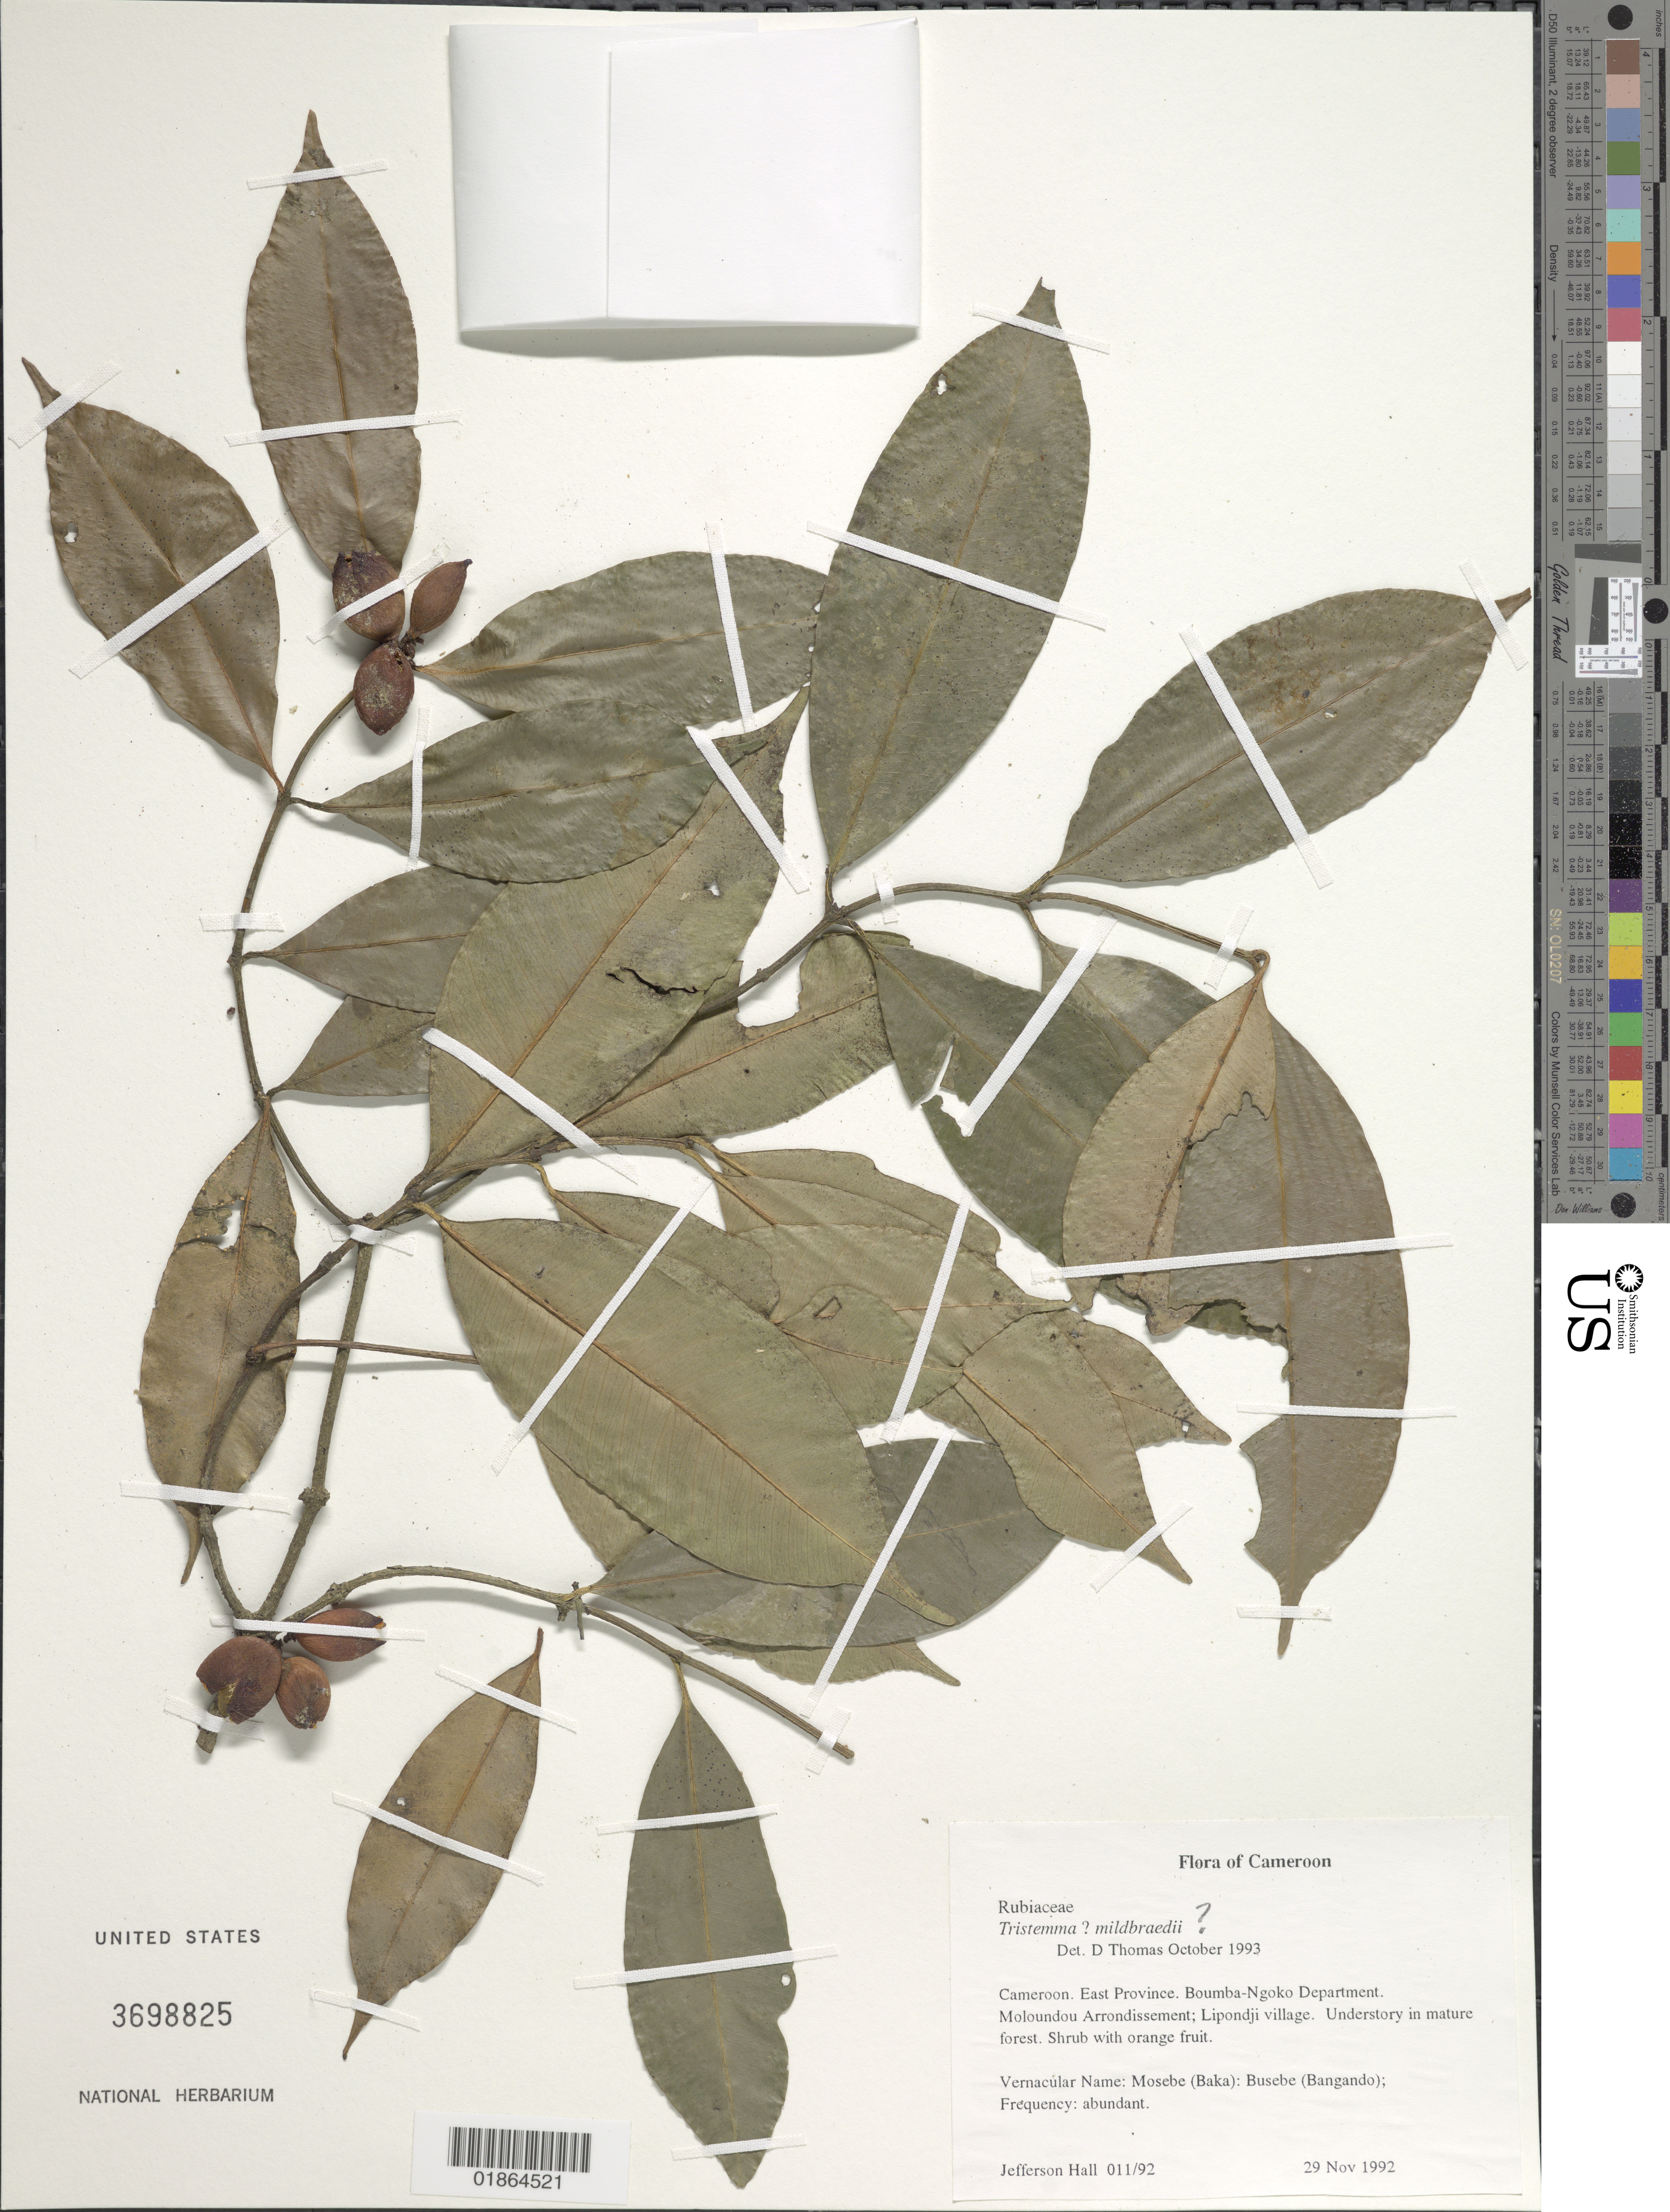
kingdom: Plantae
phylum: Tracheophyta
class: Magnoliopsida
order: Myrtales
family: Melastomataceae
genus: Tristemma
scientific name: Tristemma mildbraedii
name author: Gilg ex Engl.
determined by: Thomas, D.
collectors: J. Hall & -. Edouard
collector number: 011/92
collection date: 1992-12-10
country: Cameroon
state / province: Est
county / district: Boumba-ngoko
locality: Moloundou Arrondissement; old SFIS logging concession.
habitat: Understory in mature forest.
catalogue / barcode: US 3698825